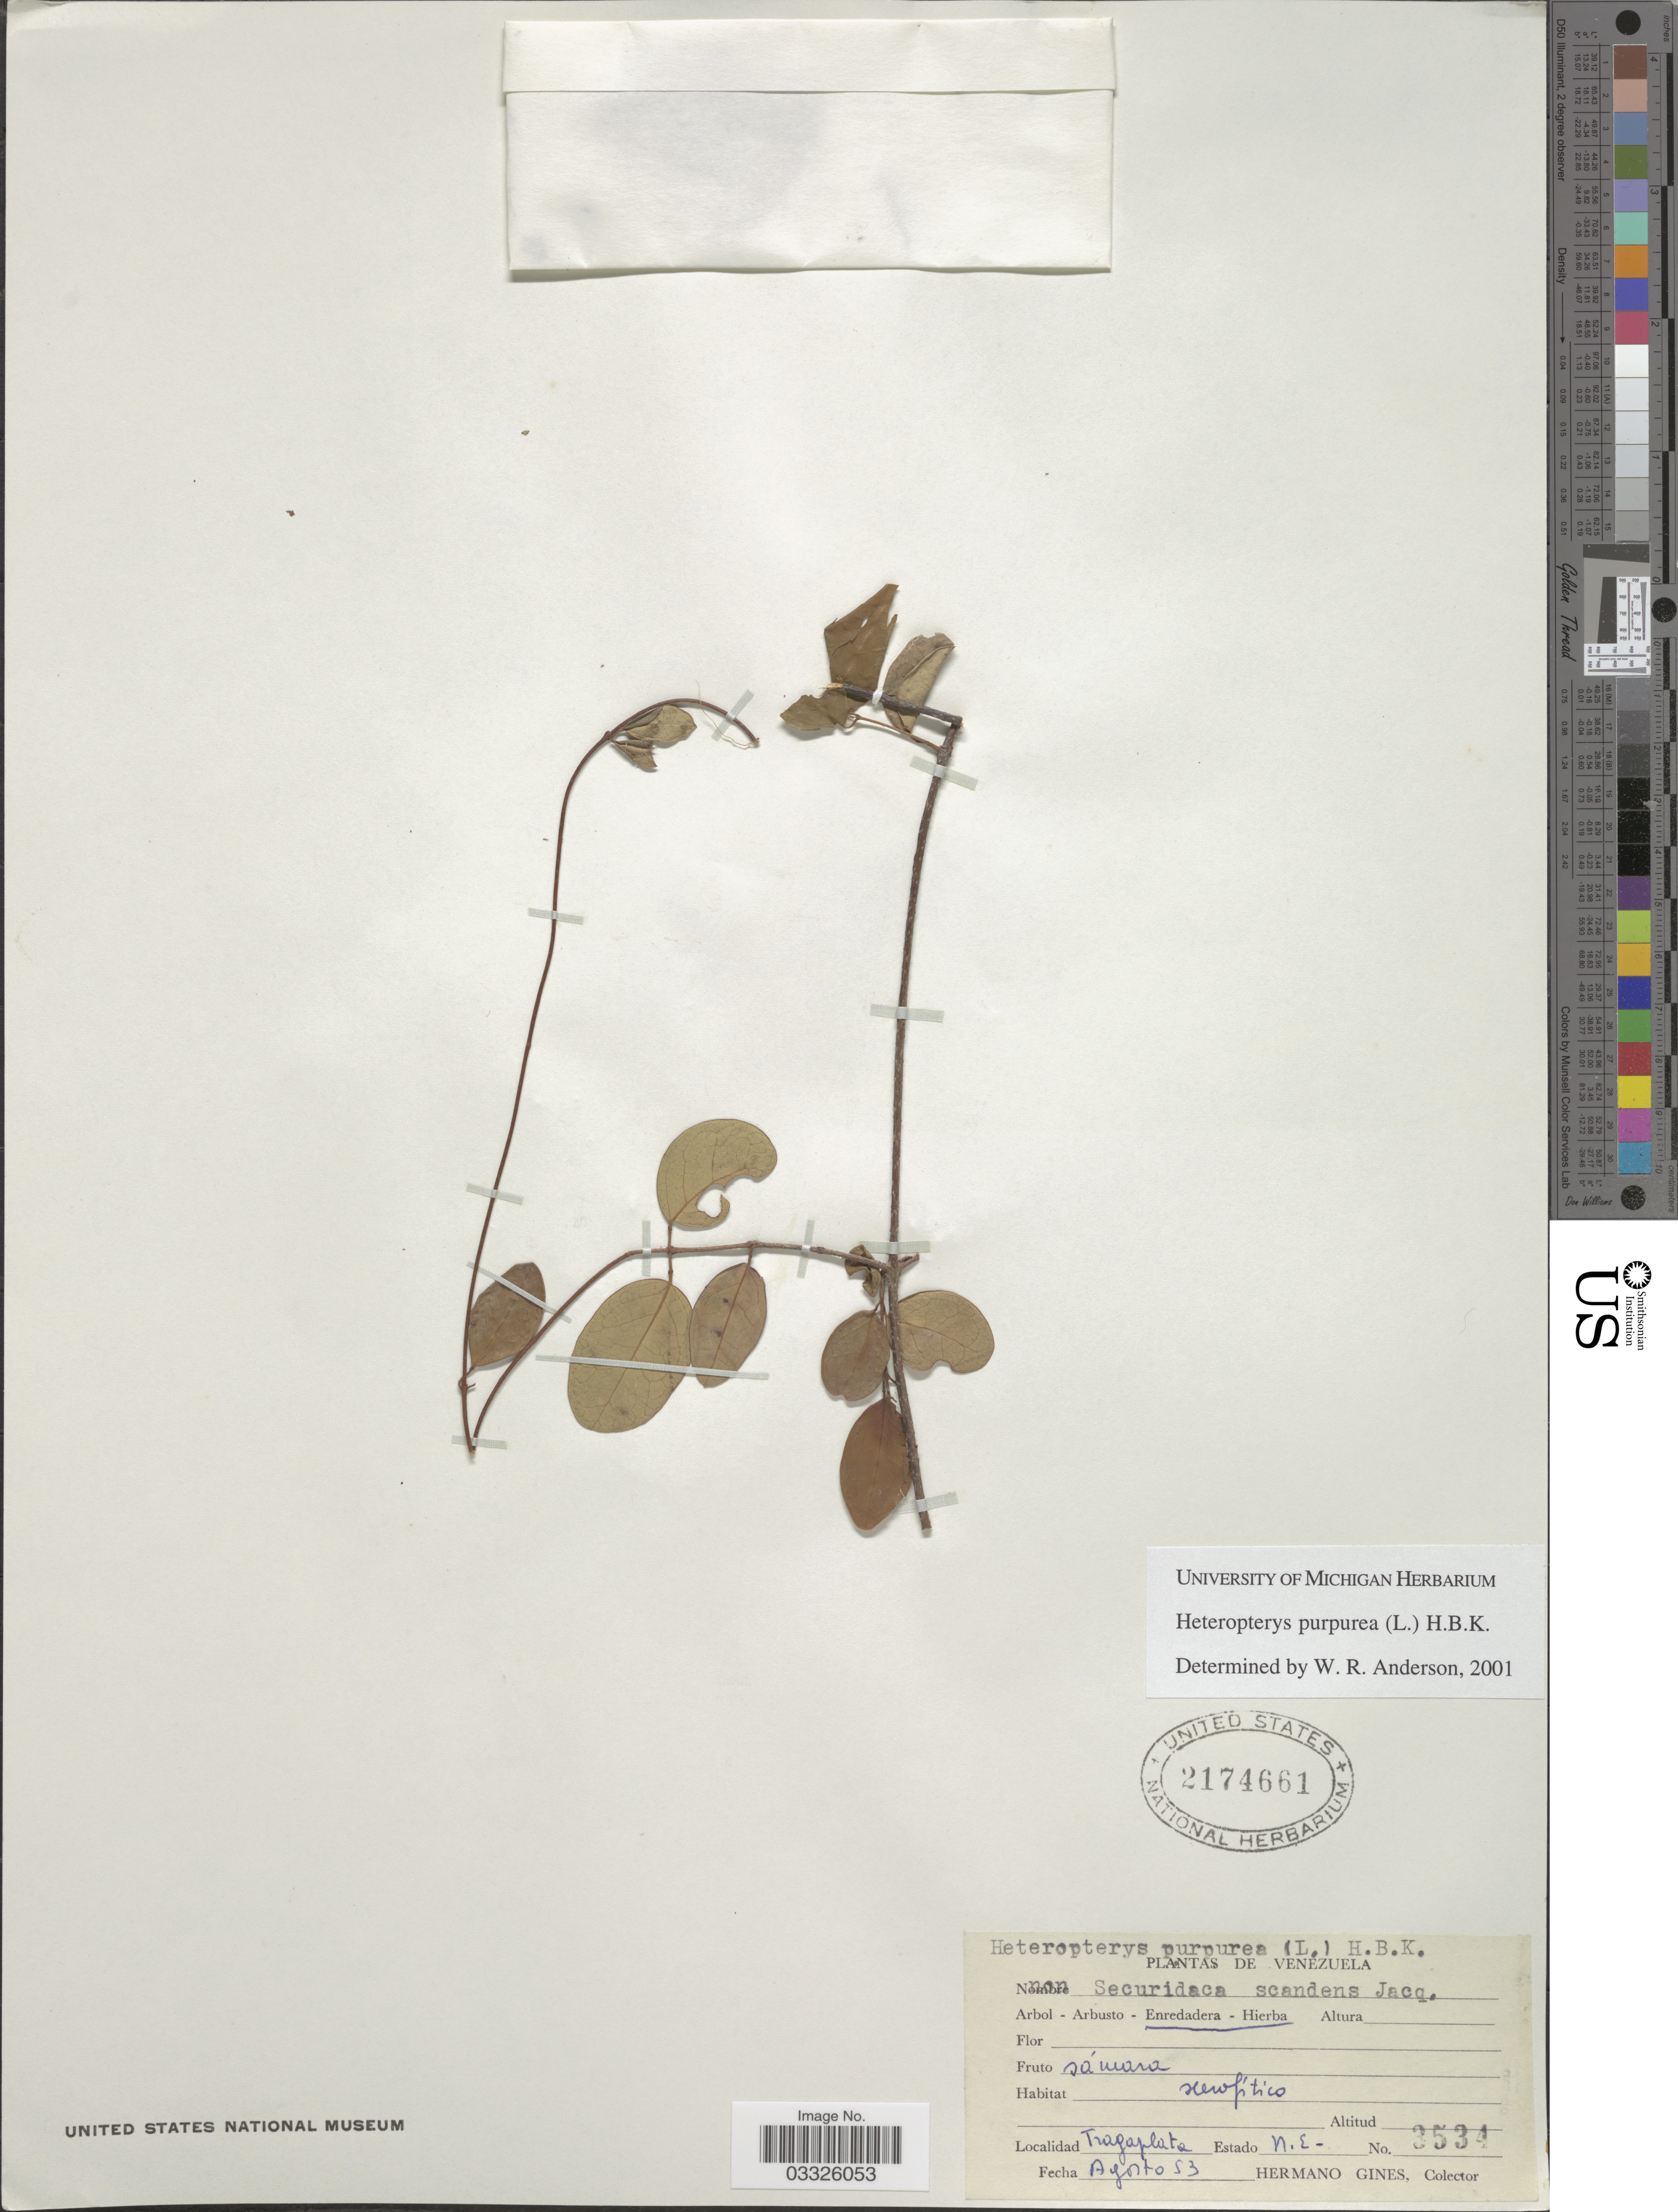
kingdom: Plantae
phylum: Tracheophyta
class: Magnoliopsida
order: Malpighiales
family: Malpighiaceae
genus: Heteropterys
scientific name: Heteropterys purpurea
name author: (L.) Kunth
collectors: Bro. Gines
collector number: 3534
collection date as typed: Transcribed d/m/y: /8/53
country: Venezuela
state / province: Nueva Esparta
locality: Tragaplata. Estado N. E.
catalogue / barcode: US 2174661